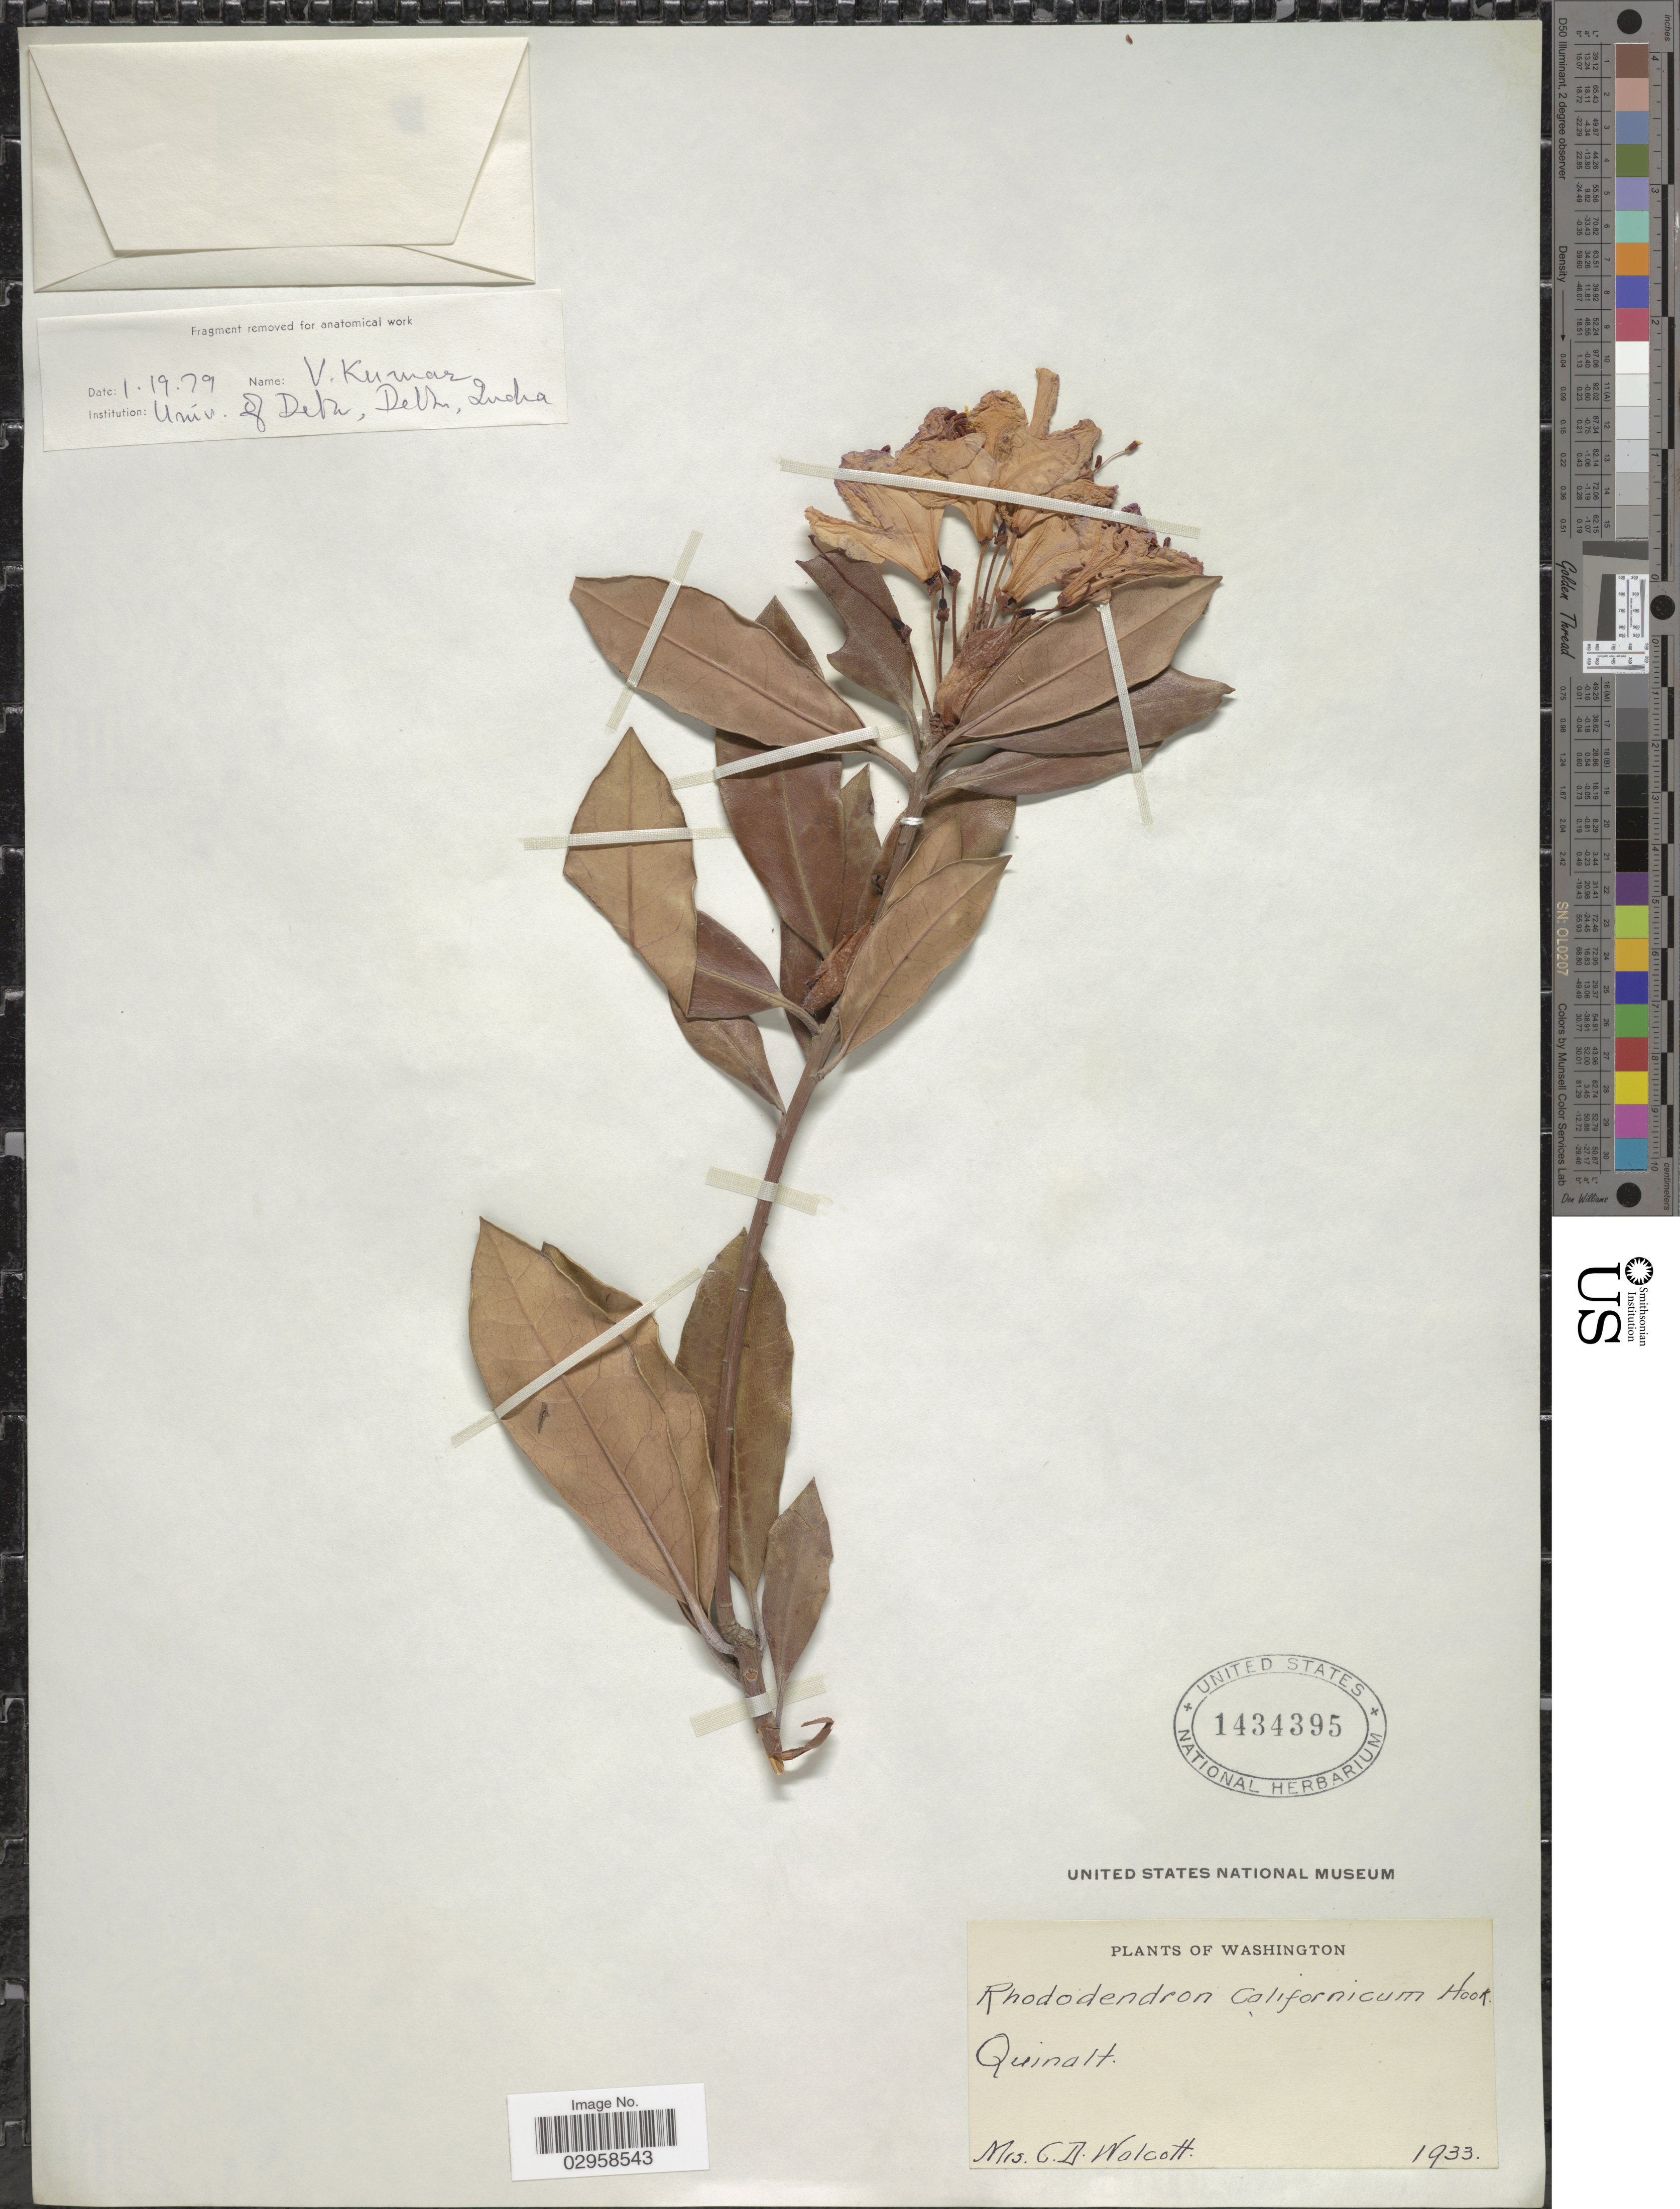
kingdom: Plantae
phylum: Tracheophyta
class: Magnoliopsida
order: Ericales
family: Ericaceae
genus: Rhododendron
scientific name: Rhododendron macrophyllum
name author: D. Don ex G. Don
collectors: C. Wolcott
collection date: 1933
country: United States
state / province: Washington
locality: Quinalt.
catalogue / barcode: US 1434395